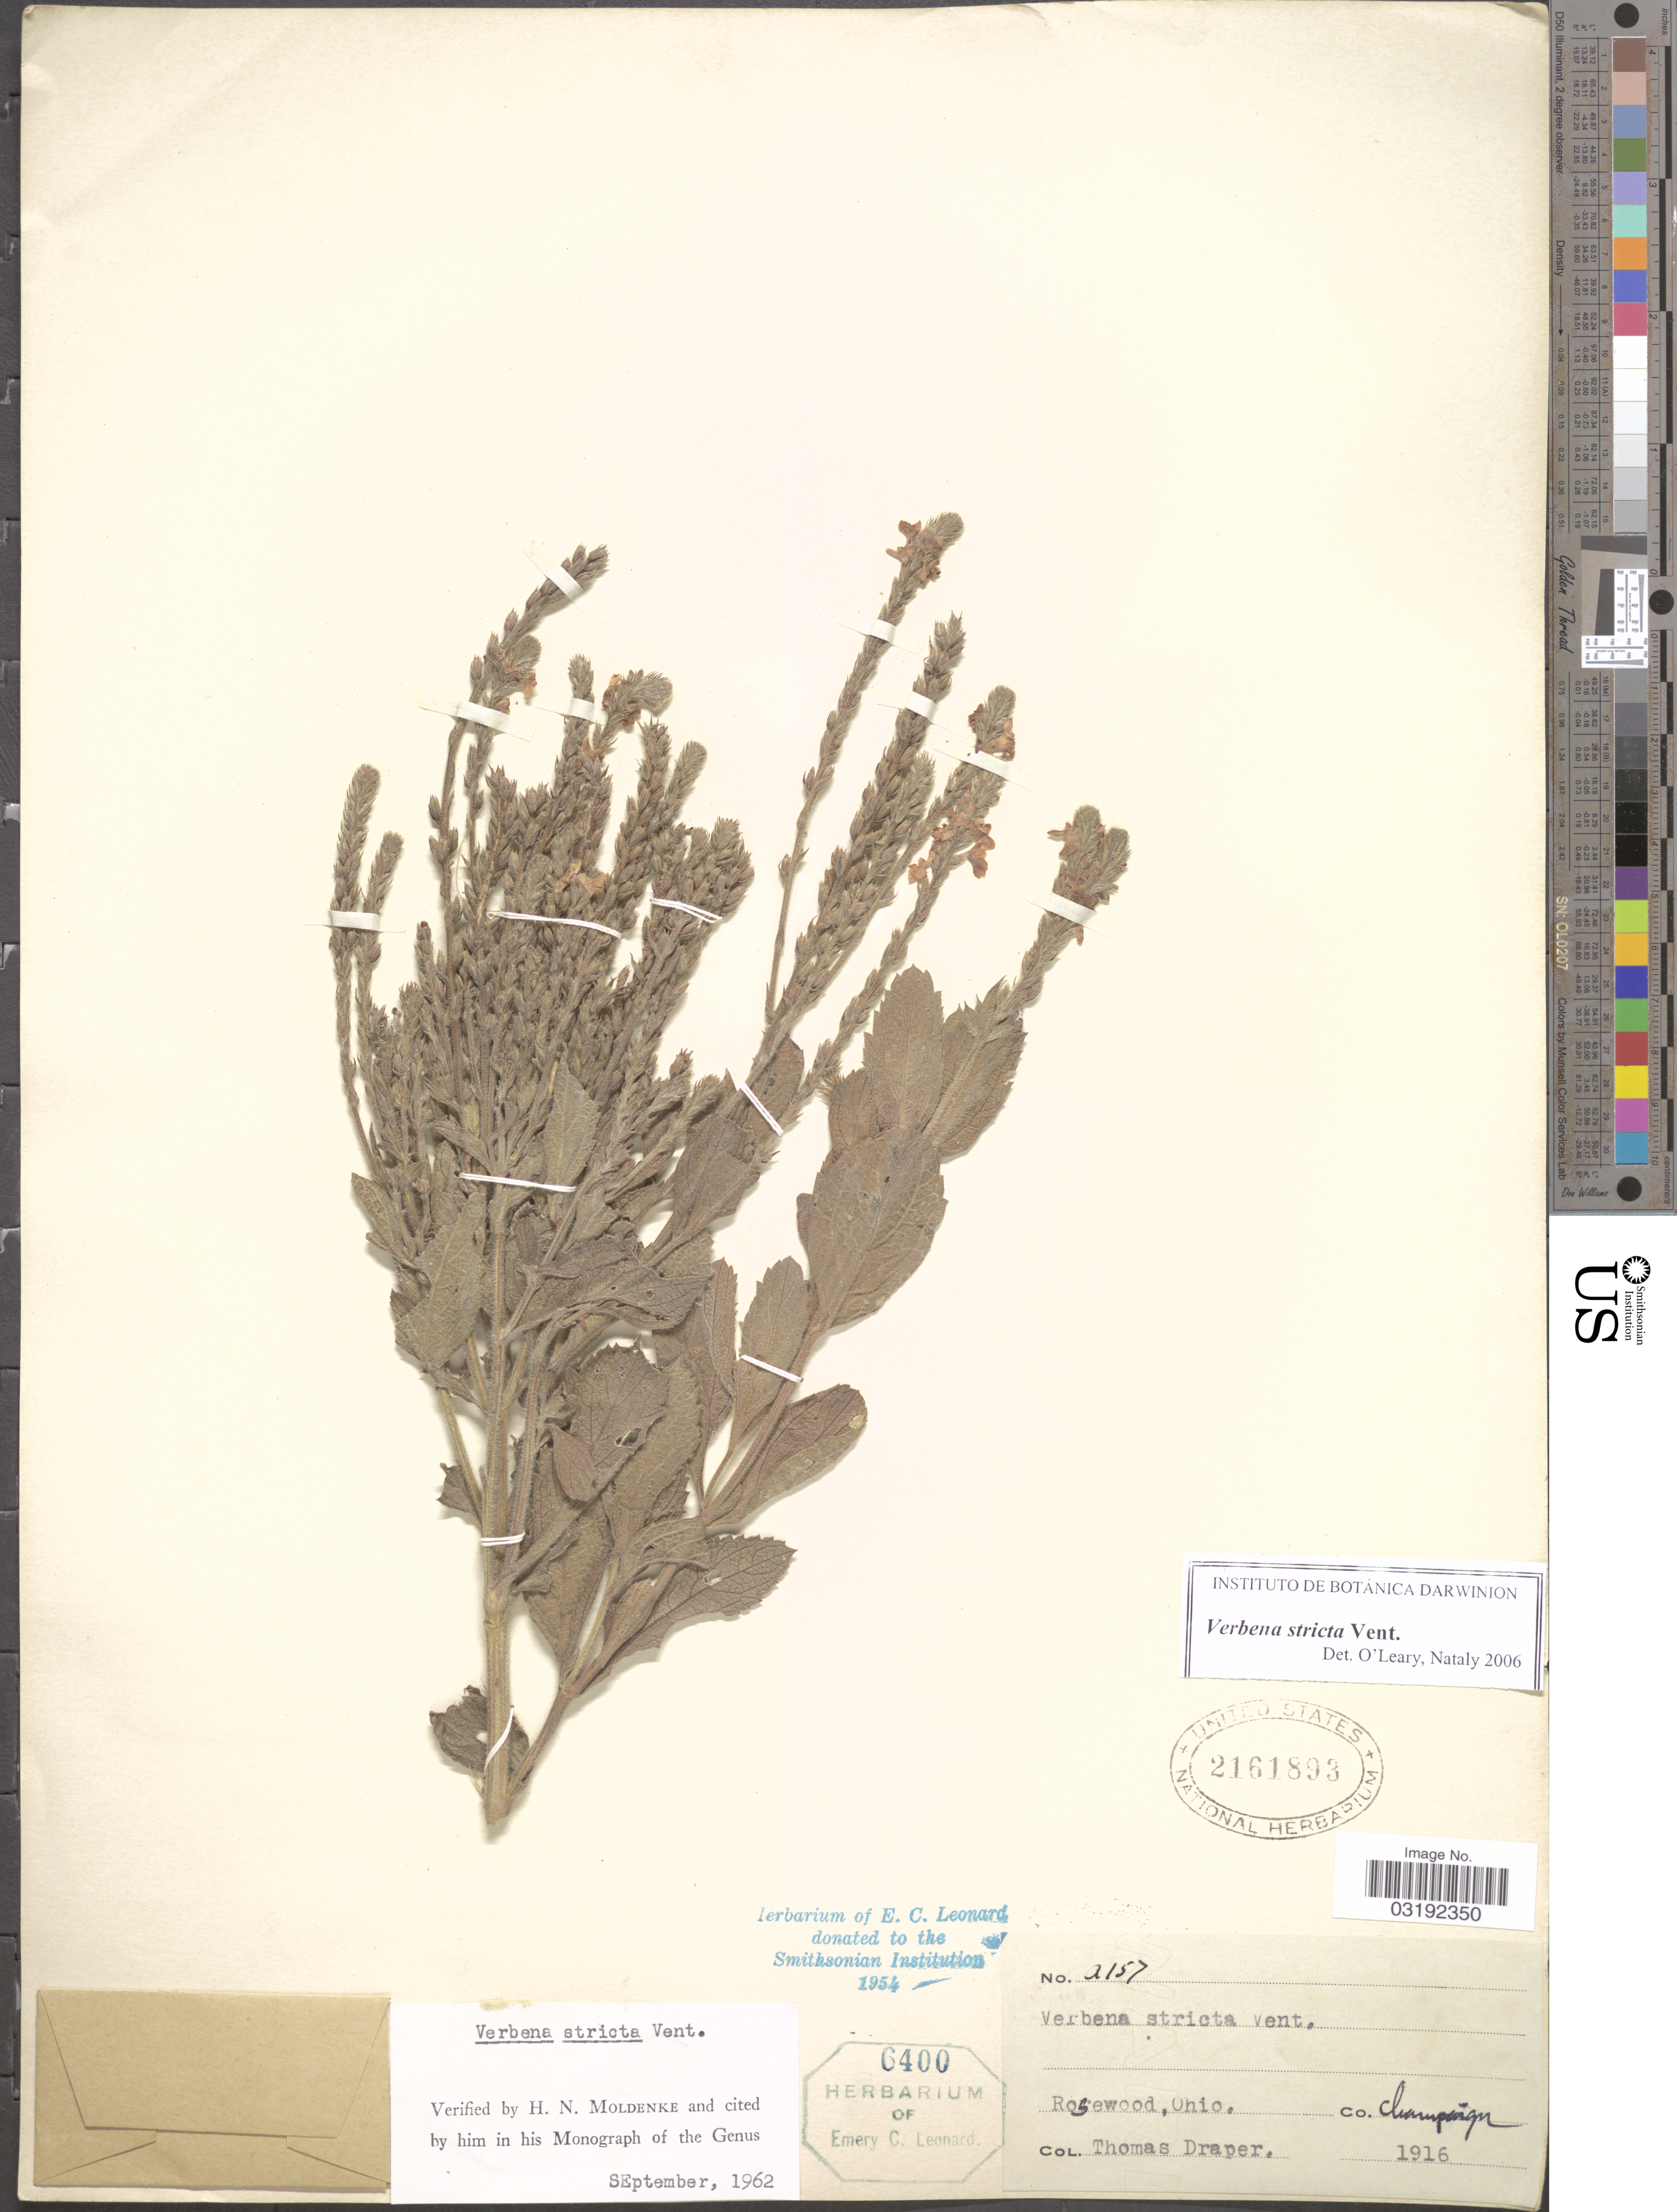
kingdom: Plantae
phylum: Tracheophyta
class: Magnoliopsida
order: Lamiales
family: Verbenaceae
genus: Verbena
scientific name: Verbena stricta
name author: Vent.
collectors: T. Draper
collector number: a157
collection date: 1916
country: United States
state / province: Ohio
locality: Rosewood, Co. Champaign.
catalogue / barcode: US 2161893